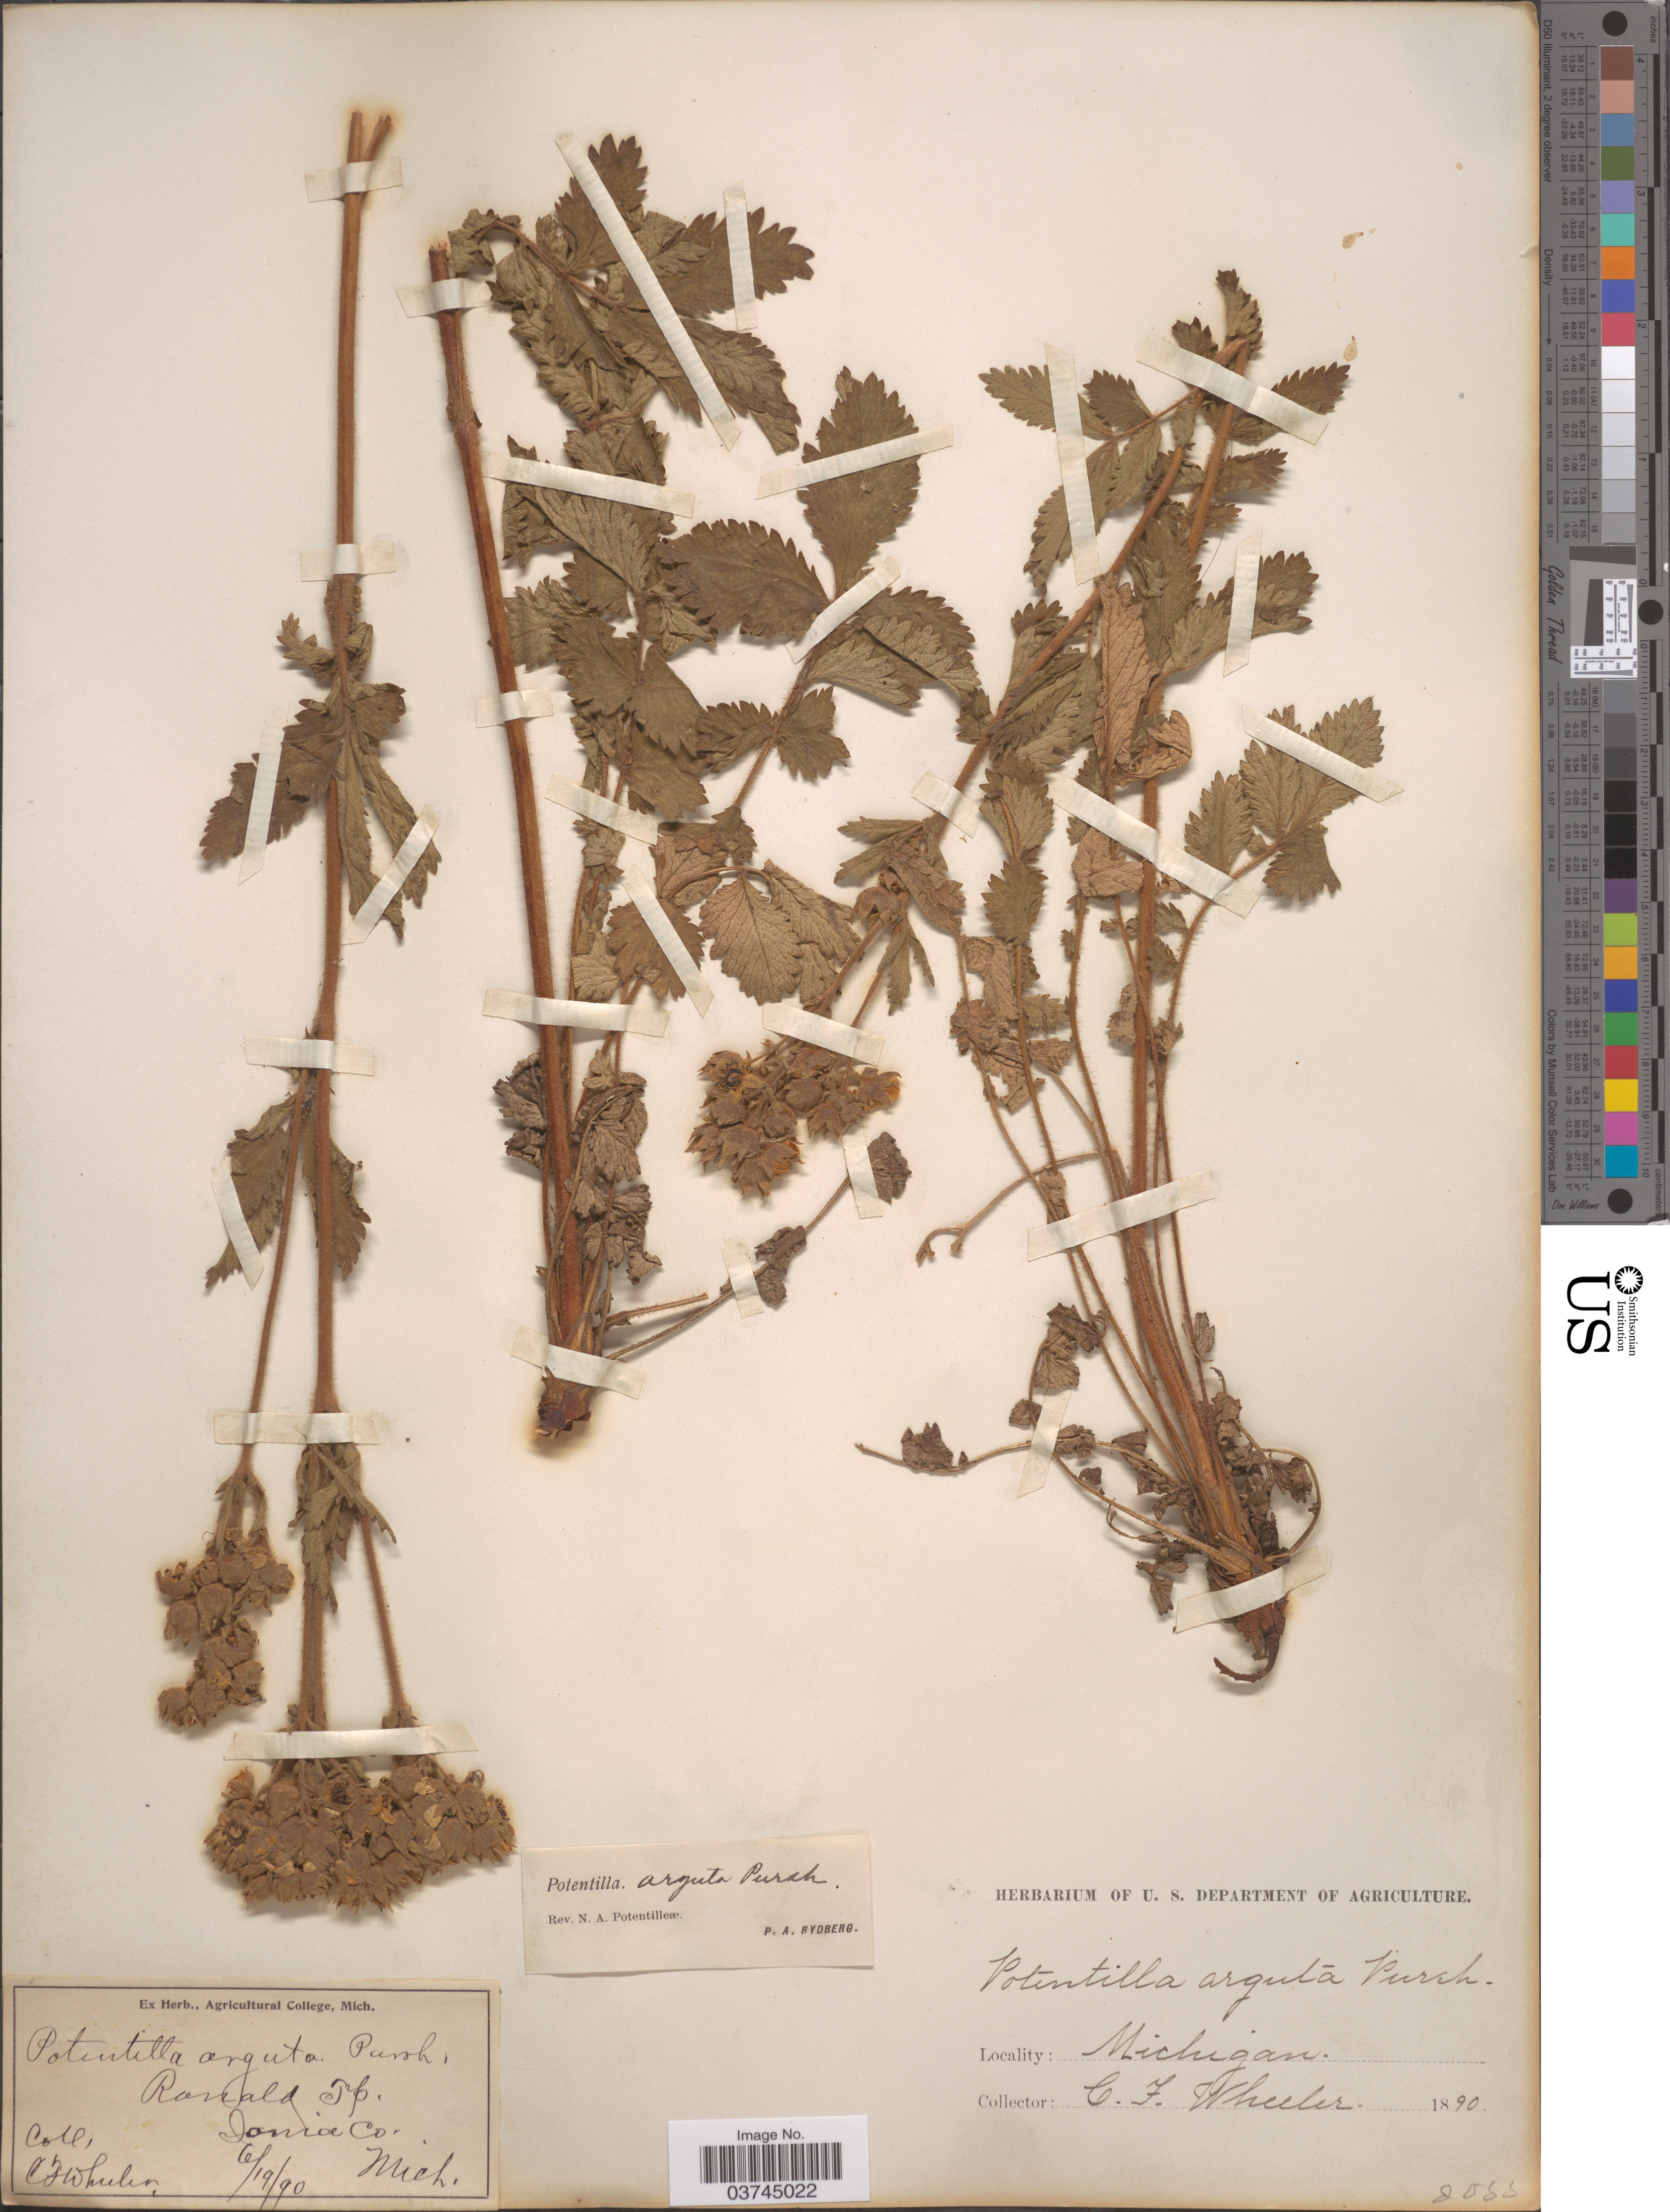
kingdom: Plantae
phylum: Tracheophyta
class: Magnoliopsida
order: Rosales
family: Rosaceae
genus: Drymocallis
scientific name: Drymocallis arguta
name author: (Pursh) Rydb.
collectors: C. Wheeler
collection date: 1890-06-19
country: United States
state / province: Michigan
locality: Ronald TP. Ionia Co.